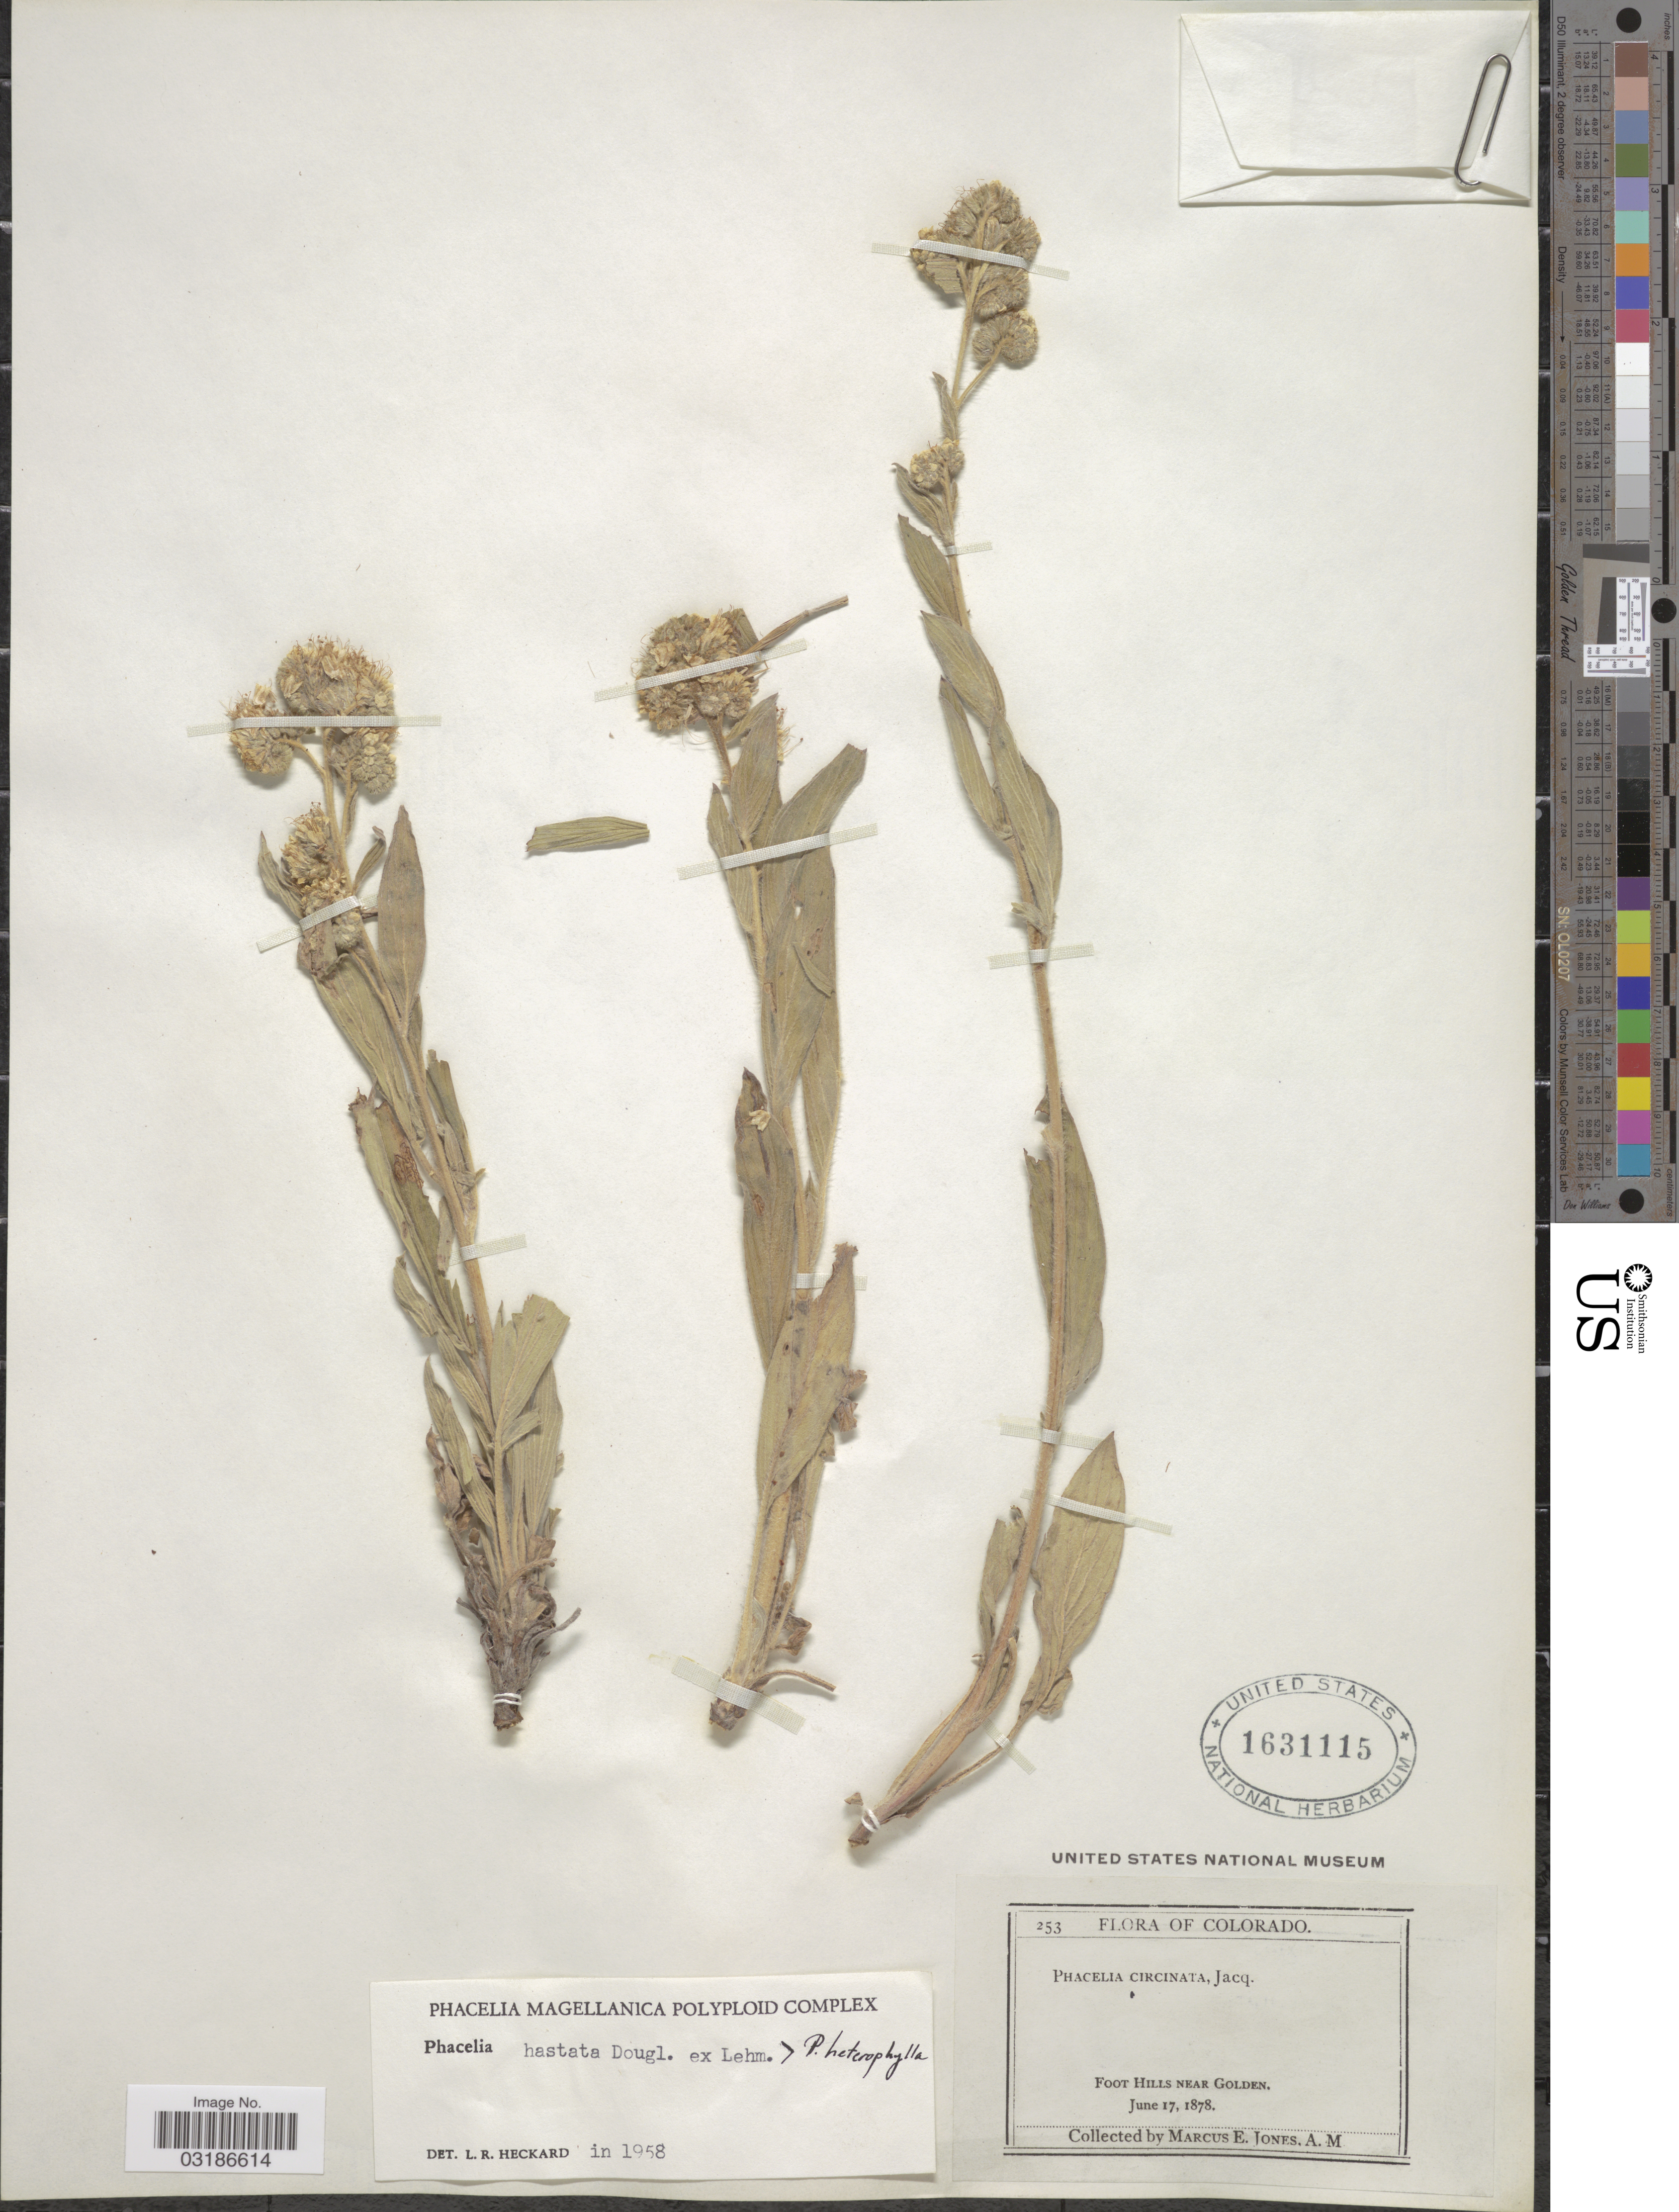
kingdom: Plantae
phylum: Tracheophyta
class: Magnoliopsida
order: Boraginales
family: Hydrophyllaceae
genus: Phacelia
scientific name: Phacelia hastata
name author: Douglas ex Lehm.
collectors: M. E. Jones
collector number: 253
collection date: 1878-06-17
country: United States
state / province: Colorado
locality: Foot Hills Near Golden.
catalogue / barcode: US 1631115